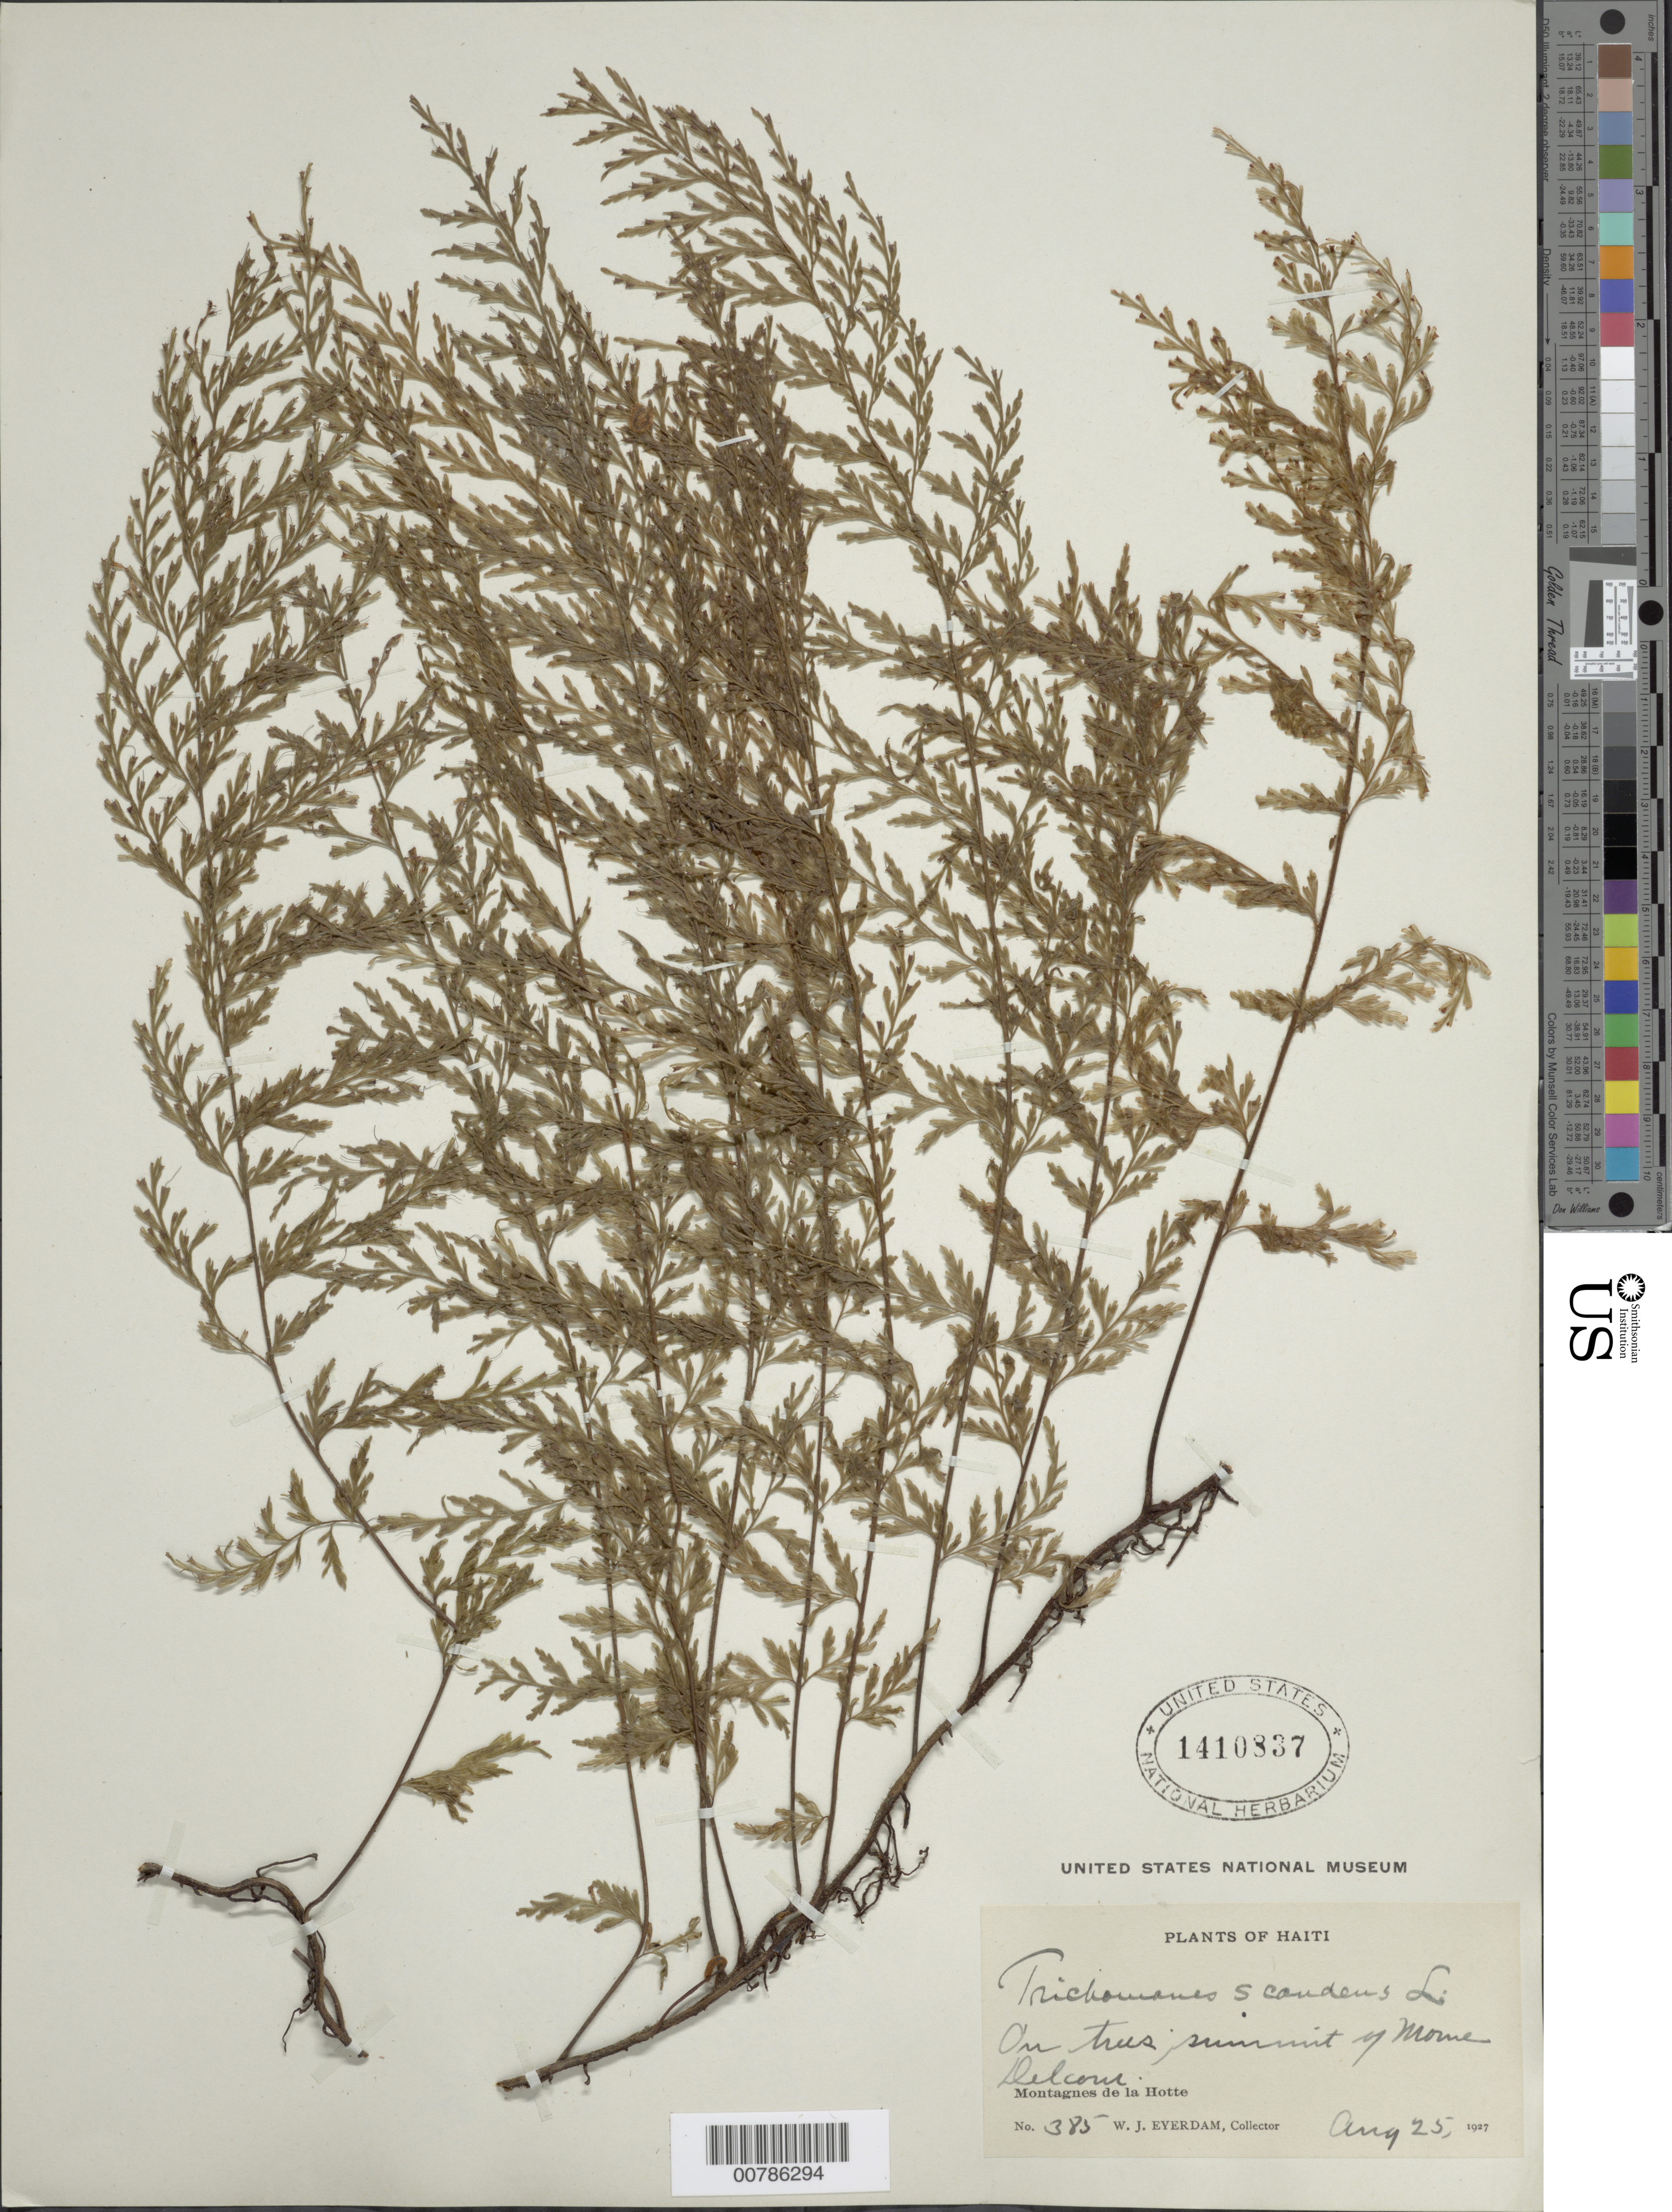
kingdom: Plantae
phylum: Tracheophyta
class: Polypodiopsida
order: Hymenophyllales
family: Hymenophyllaceae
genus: Trichomanes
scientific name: Trichomanes scandens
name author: L.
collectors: W. J. Eyerdam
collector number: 385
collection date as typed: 25 Aug 1927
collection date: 1927-08-25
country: Haiti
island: Hispaniola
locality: Montagnes de la Hotte, Morne Delcour, summit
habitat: On trees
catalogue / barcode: US 1410837